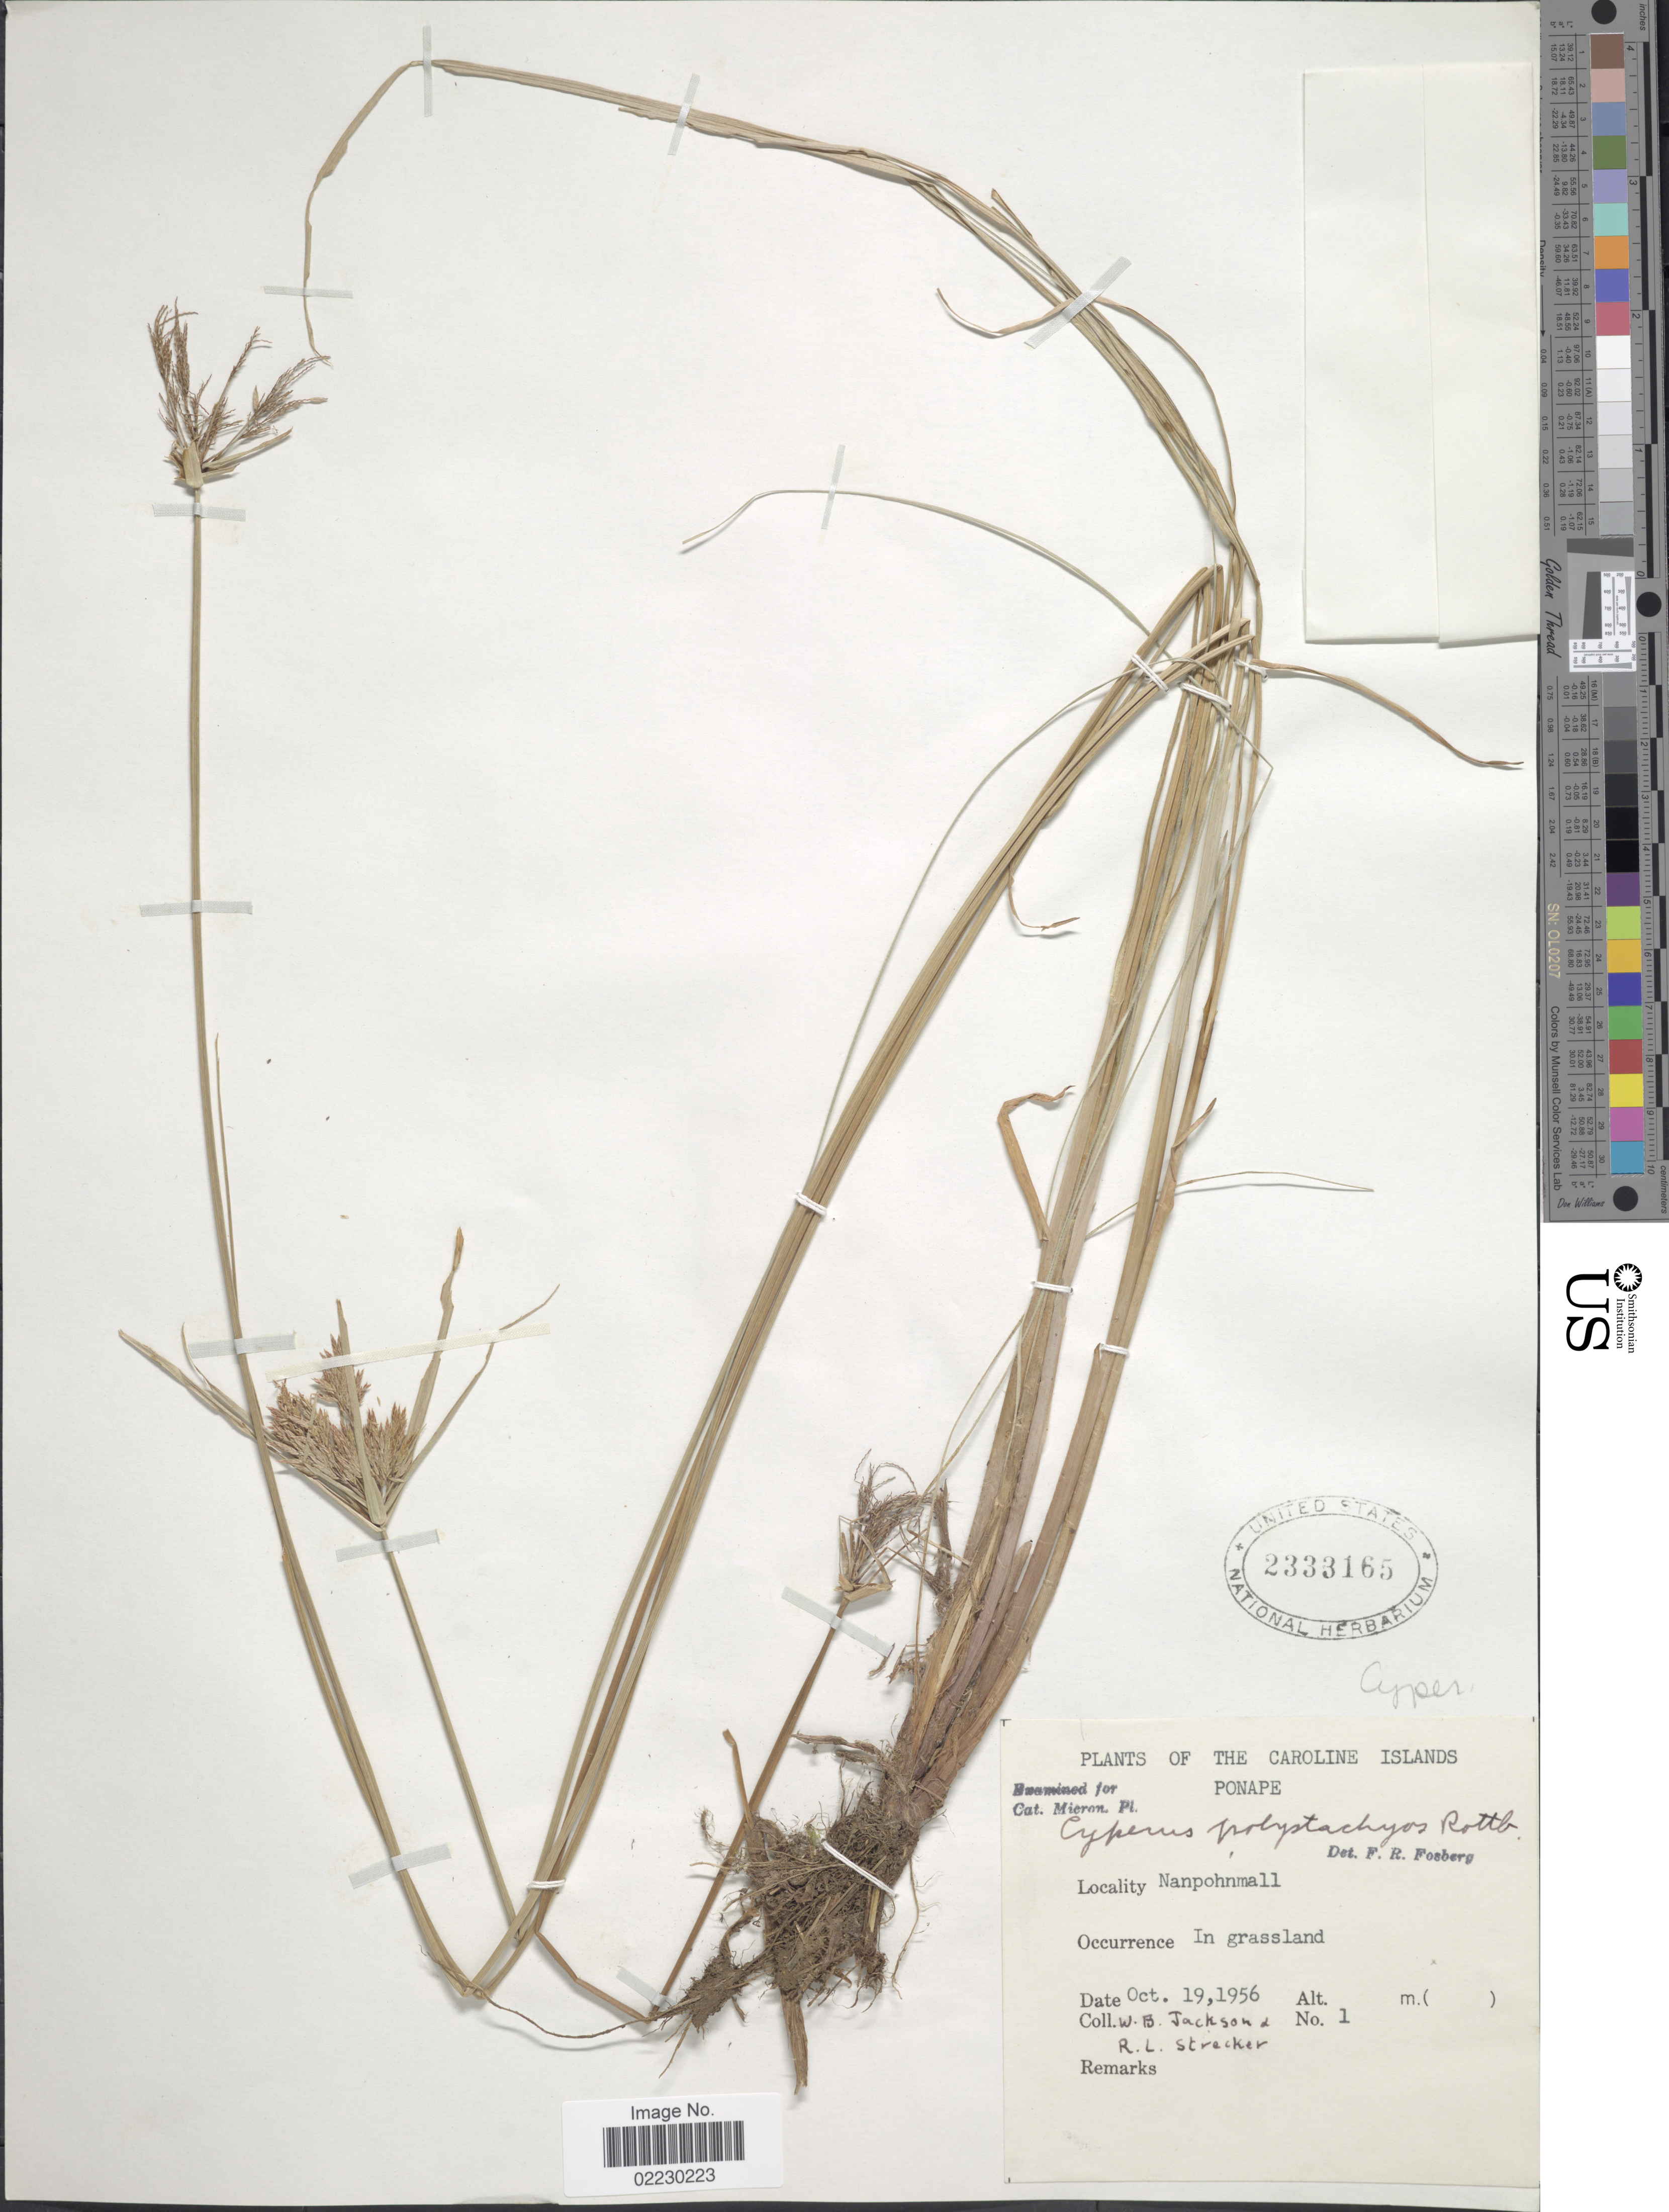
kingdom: Plantae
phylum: Tracheophyta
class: Liliopsida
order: Poales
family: Cyperaceae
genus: Cyperus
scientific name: Cyperus polystachyos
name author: Rottb.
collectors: W. Jackson & R. Strecker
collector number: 1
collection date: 1956-10-19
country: Micronesia, Federated States of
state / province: Pohnpei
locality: The Caroline Islands, Nanpohnmall, in grassland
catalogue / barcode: US 2333165